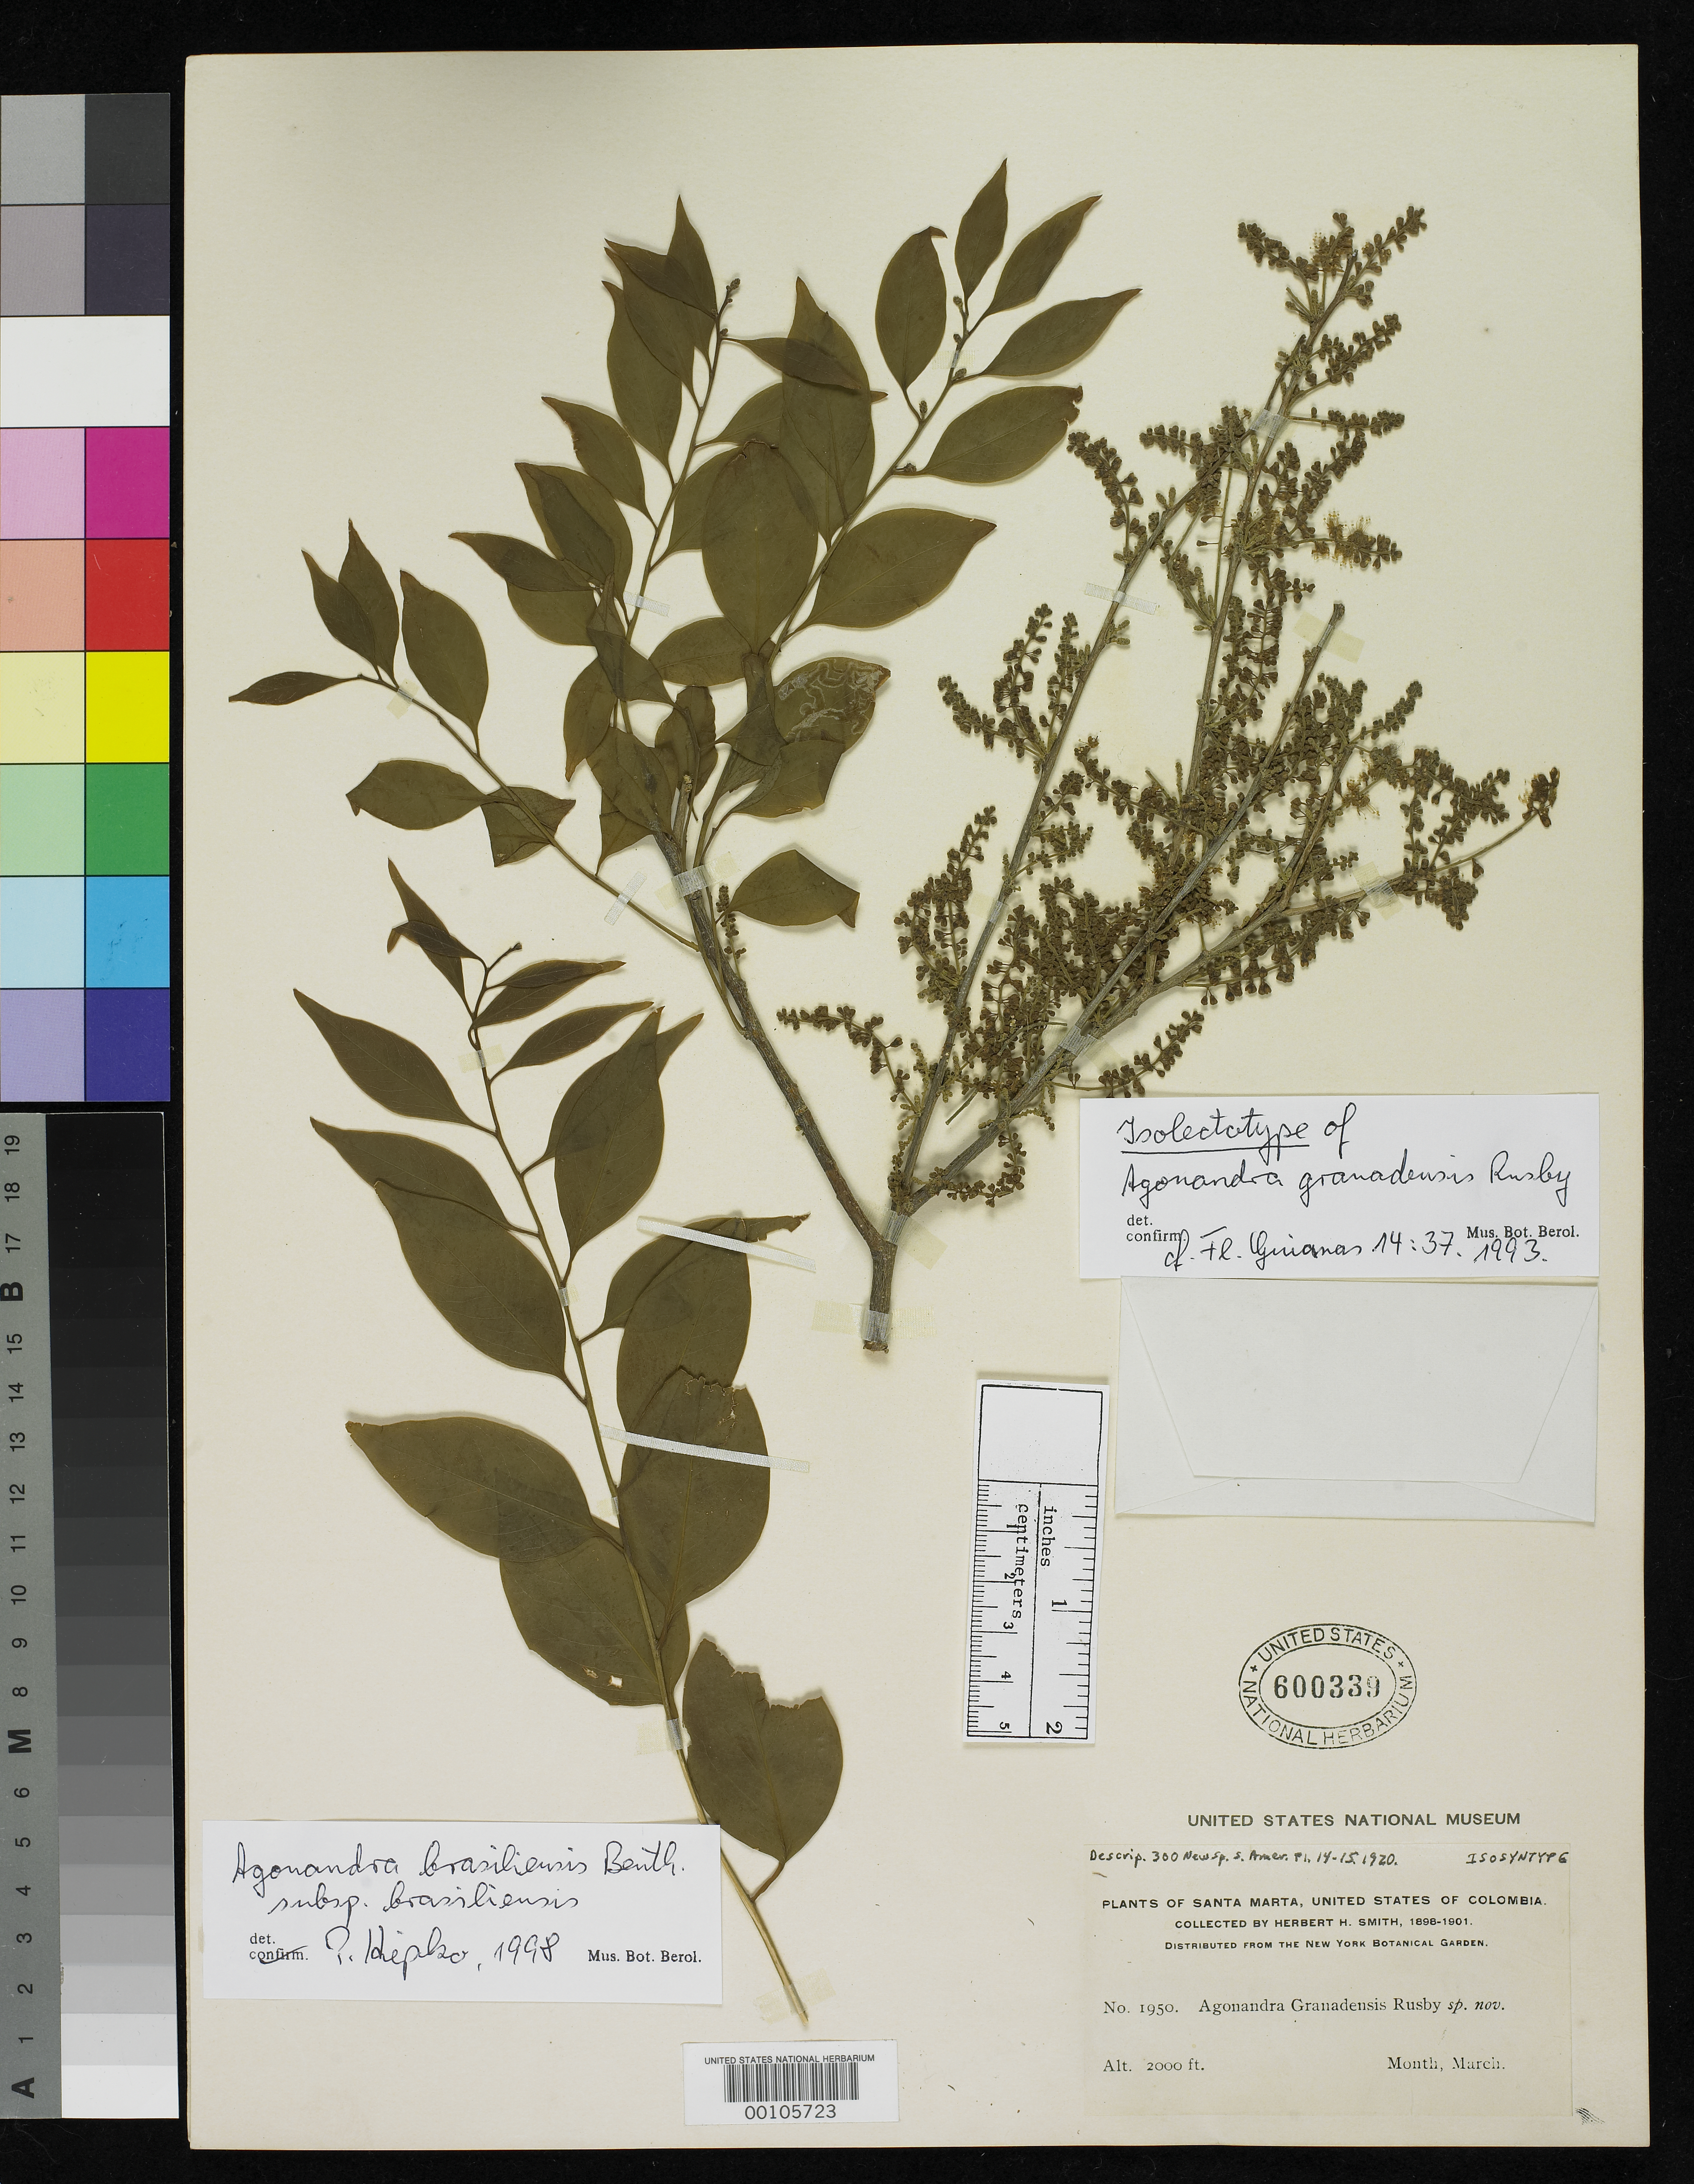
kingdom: Plantae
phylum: Tracheophyta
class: Magnoliopsida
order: Santalales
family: Opiliaceae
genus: Agonandra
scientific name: Agonandra granatensis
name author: Rusby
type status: Isolectotype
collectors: Herbert H. Smith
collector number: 1950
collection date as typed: Mar 1898 to -- Mar 1901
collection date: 1898-03/1901-03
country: Colombia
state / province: Magdalena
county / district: Santa Marta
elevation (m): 610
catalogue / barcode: US 600339